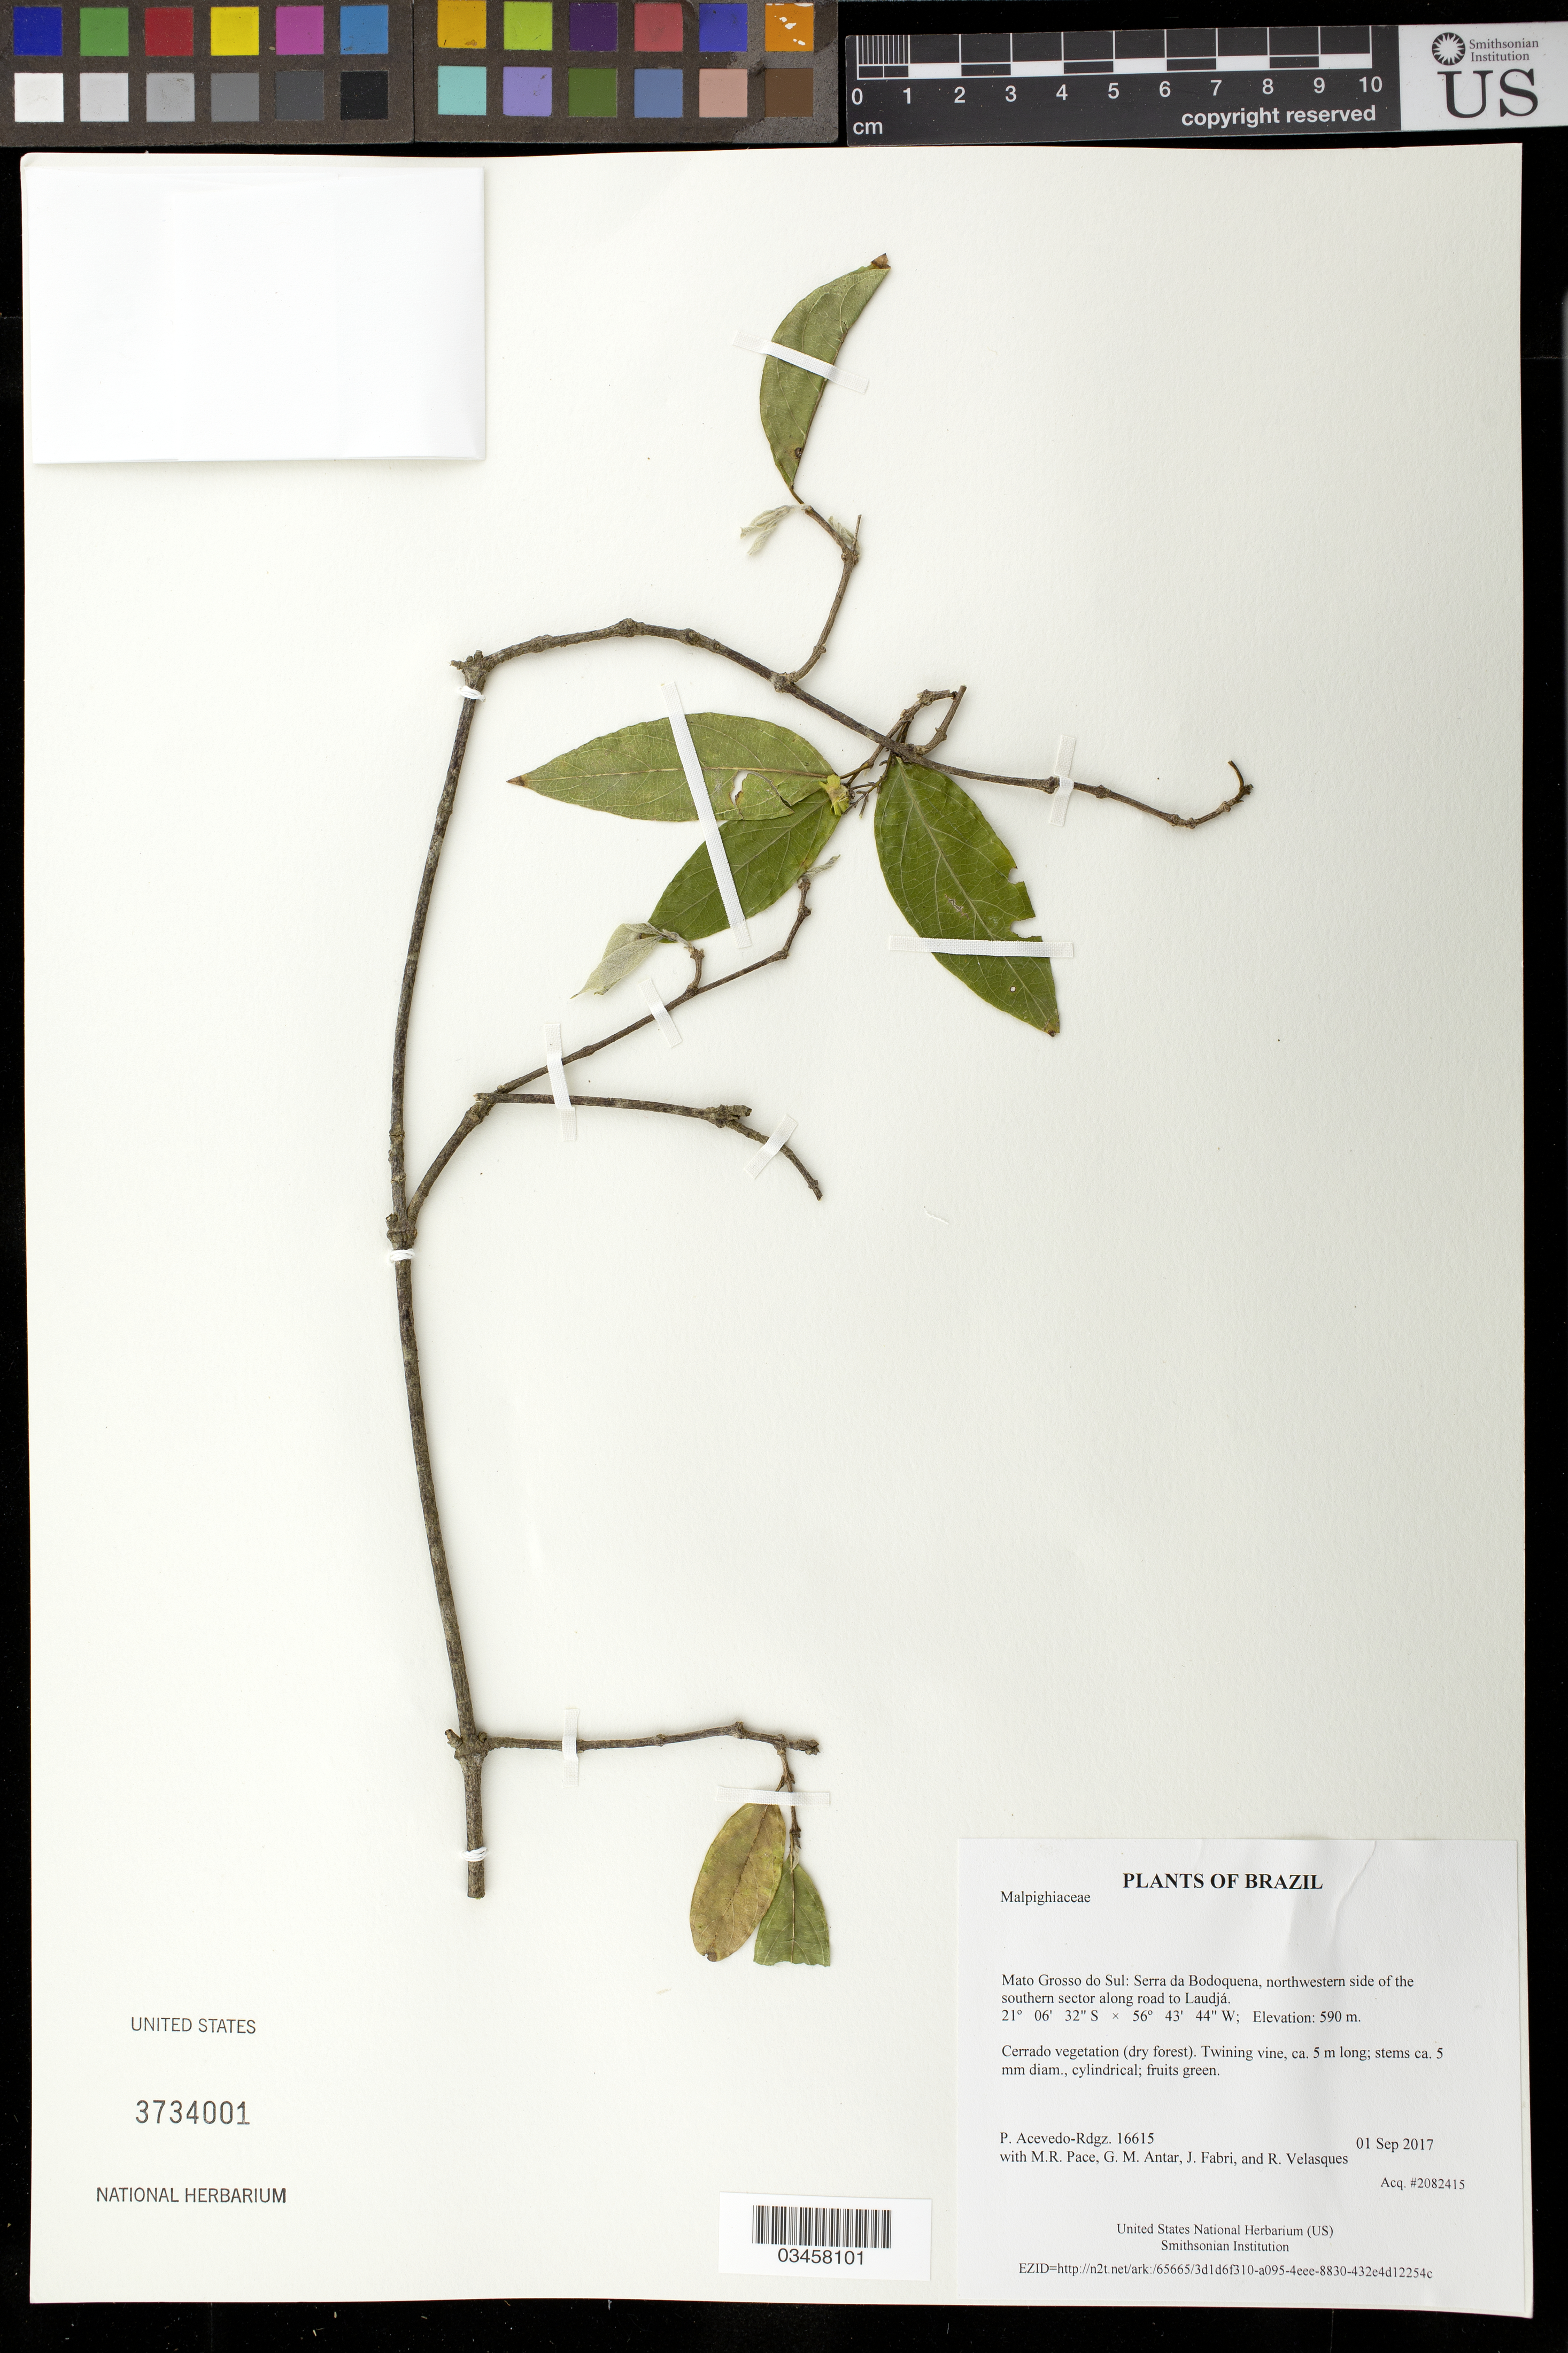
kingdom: Plantae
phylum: Tracheophyta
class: Magnoliopsida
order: Malpighiales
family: Malpighiaceae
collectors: P. Acevedo-Rodr., M. R. Pace, G. M. Antar, J. Fabri & R. Velasques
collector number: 16615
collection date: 2017-09-01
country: Brazil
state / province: Mato Grosso do Sul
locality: Serra da Bodoquena, northwestern side of the southern sector along road to Laudjá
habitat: Cerrado vegetation (dry forest)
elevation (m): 590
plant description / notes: US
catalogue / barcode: US 3734001